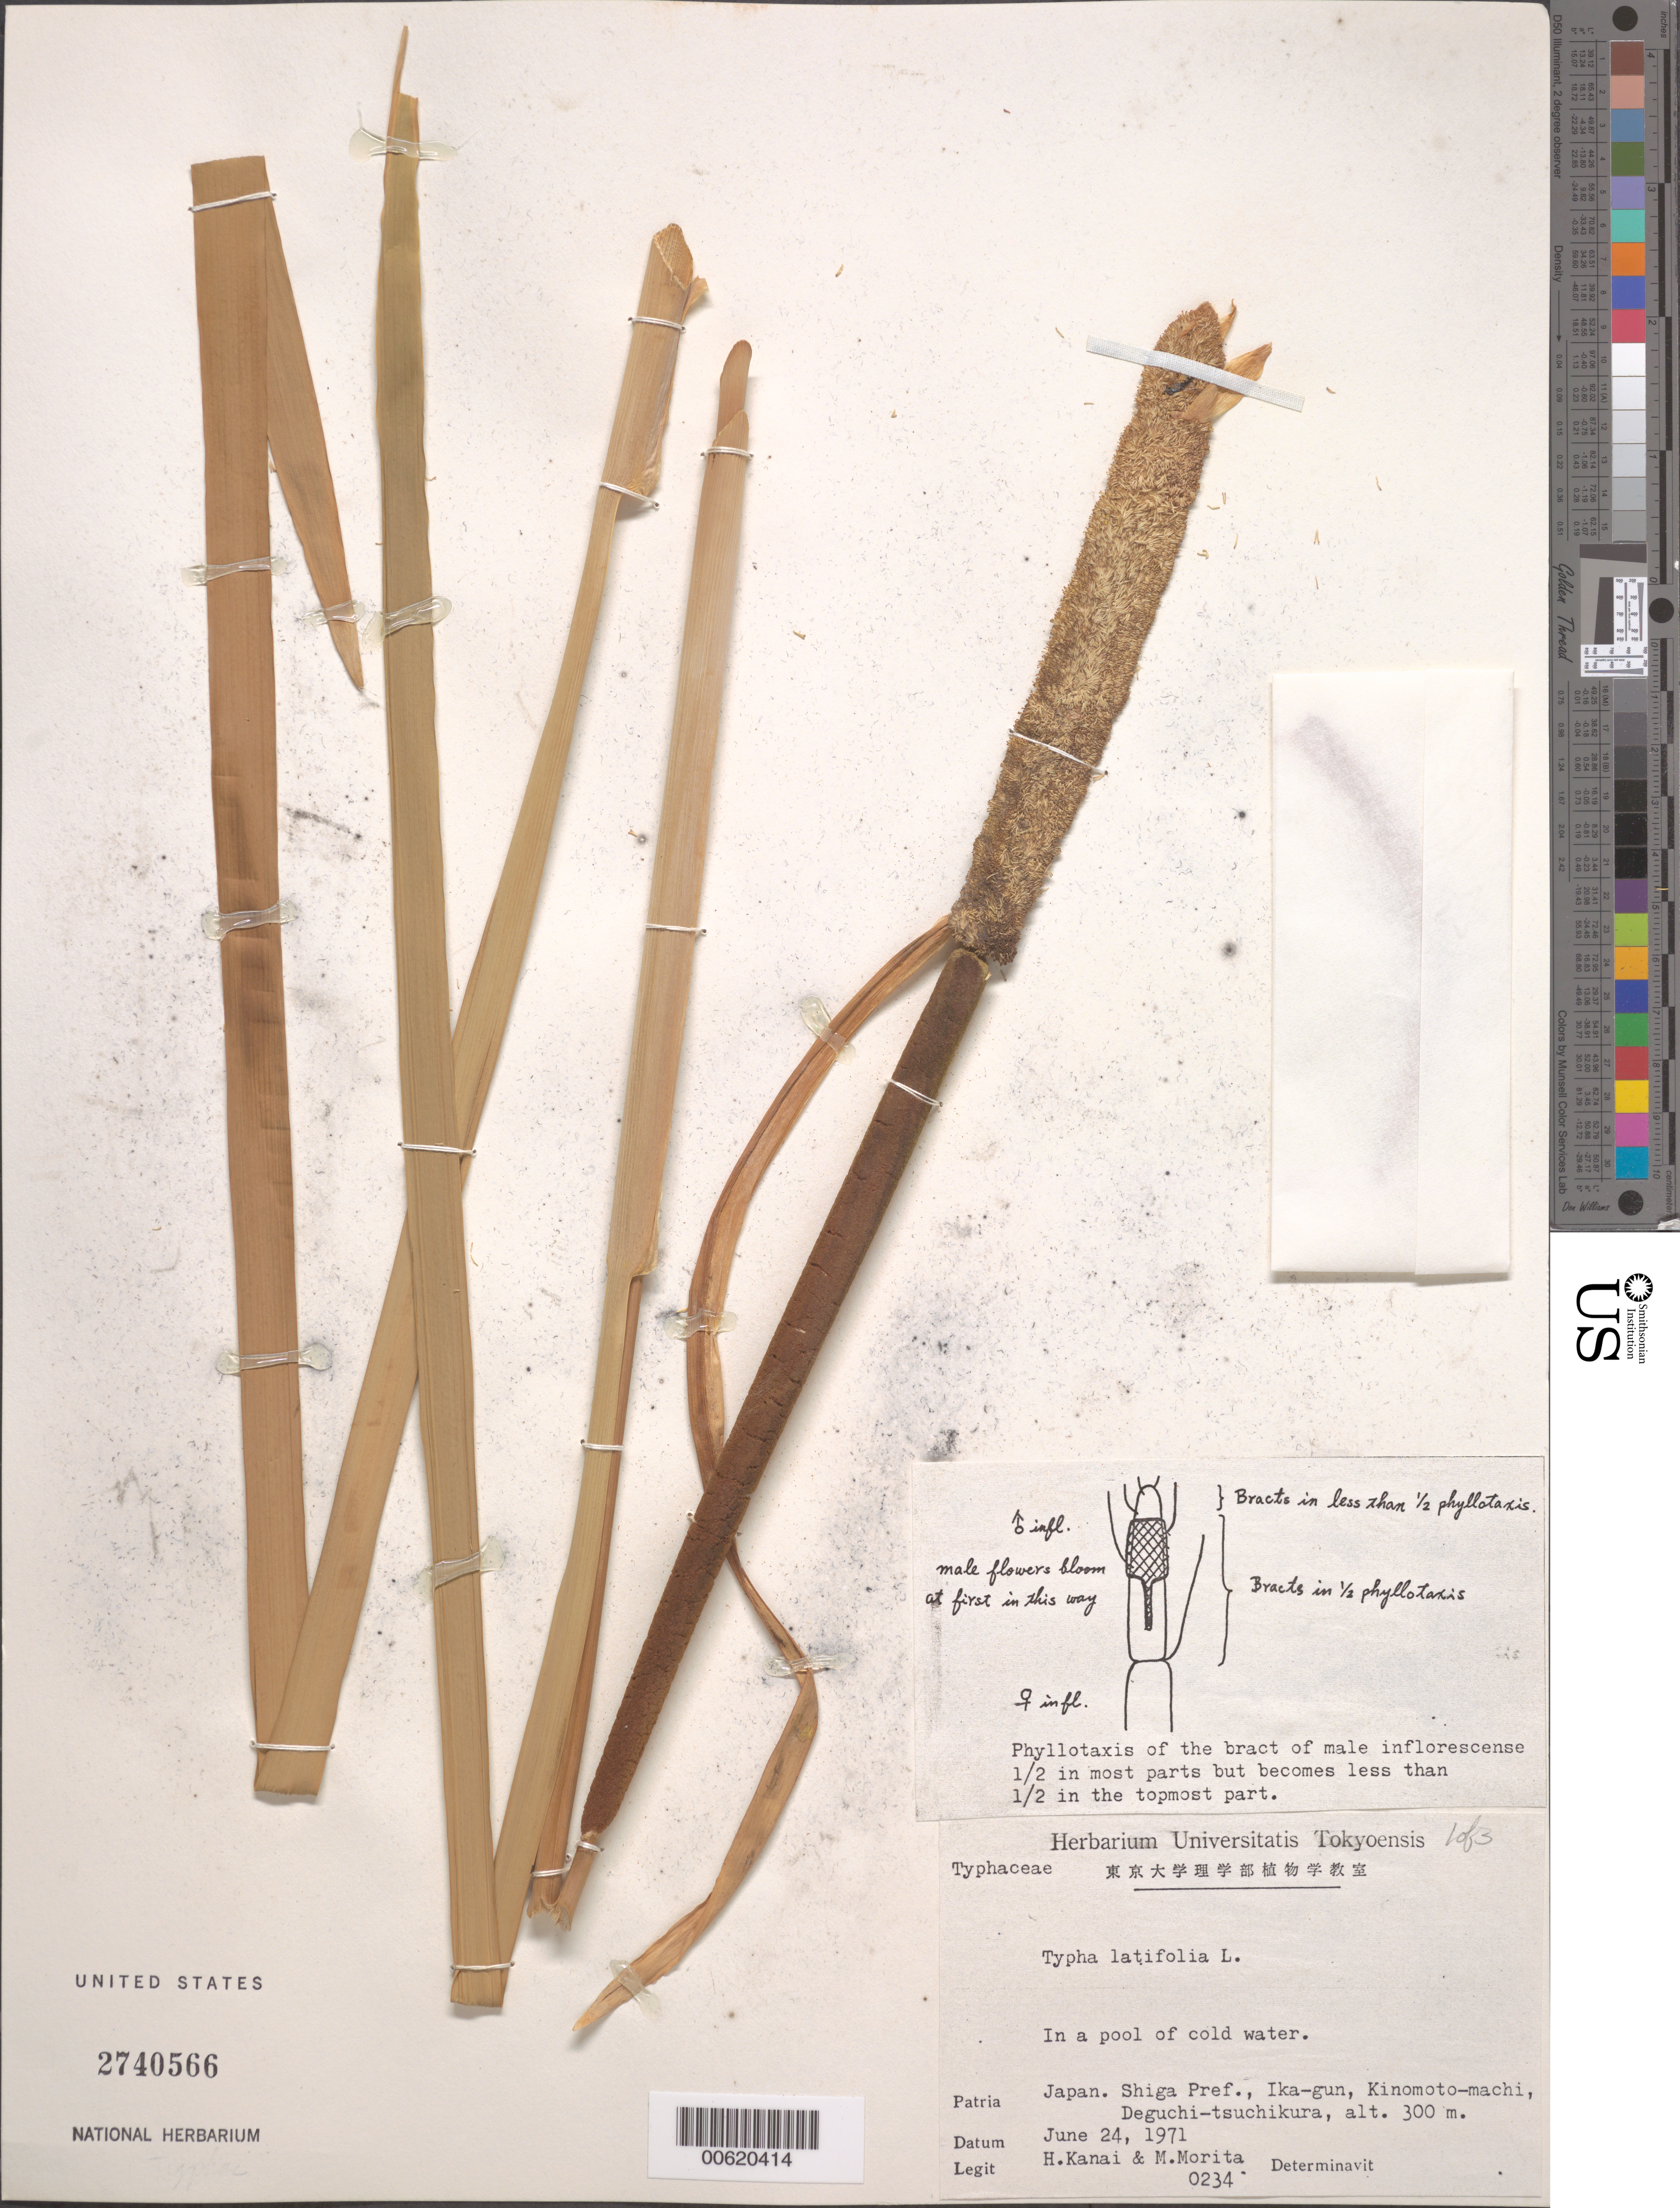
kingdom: Plantae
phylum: Tracheophyta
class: Liliopsida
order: Poales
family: Typhaceae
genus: Typha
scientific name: Typha latifolia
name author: L.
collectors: H. Kanai & M. Morita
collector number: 0234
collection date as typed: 24 Jun 1971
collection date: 1971-06-24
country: Japan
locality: Shiga Pref., Ika-gun, Kinomoto-machi, Deguchi-tsuchikura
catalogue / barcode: US 2740566